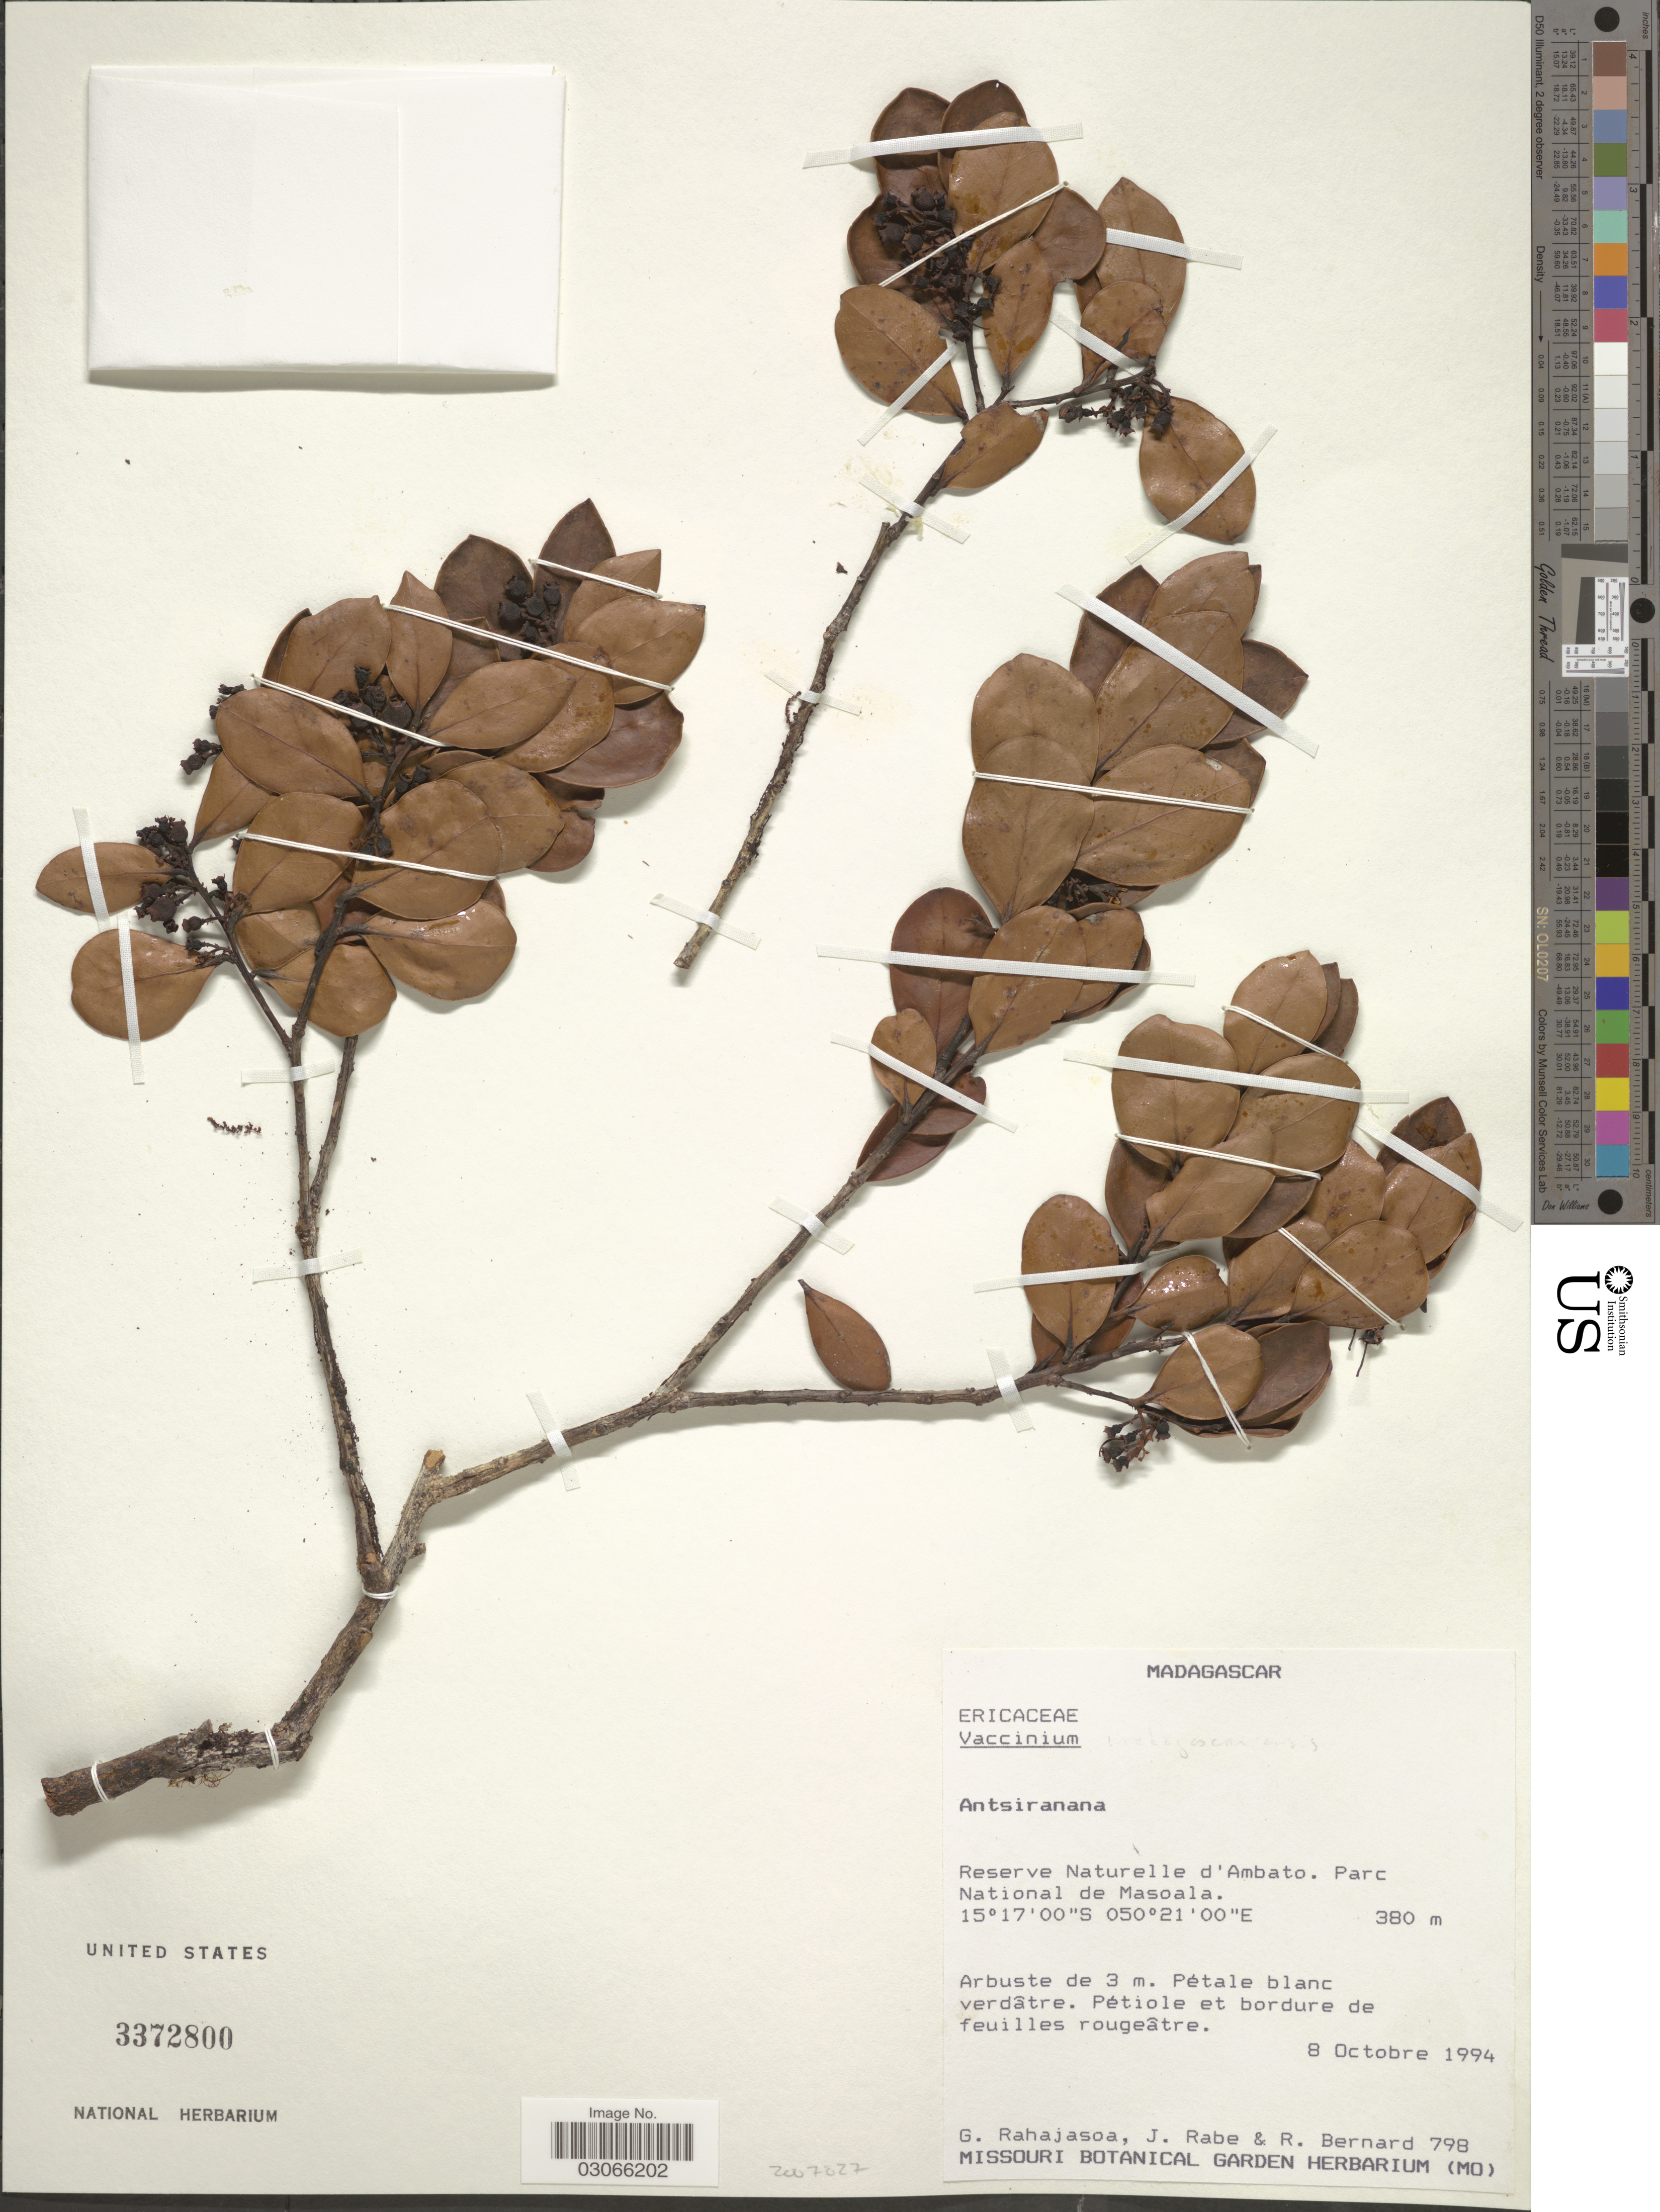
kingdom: Plantae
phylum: Tracheophyta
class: Magnoliopsida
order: Ericales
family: Ericaceae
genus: Vaccinium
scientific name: Vaccinium sp.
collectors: G. Rahajasoa, J. Rabe & R. Bernard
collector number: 798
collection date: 1994-10-08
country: Madagascar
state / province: Sava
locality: Reserve Naturelle d'Ambato. Parc National de Masoala.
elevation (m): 380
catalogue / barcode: US 3372800